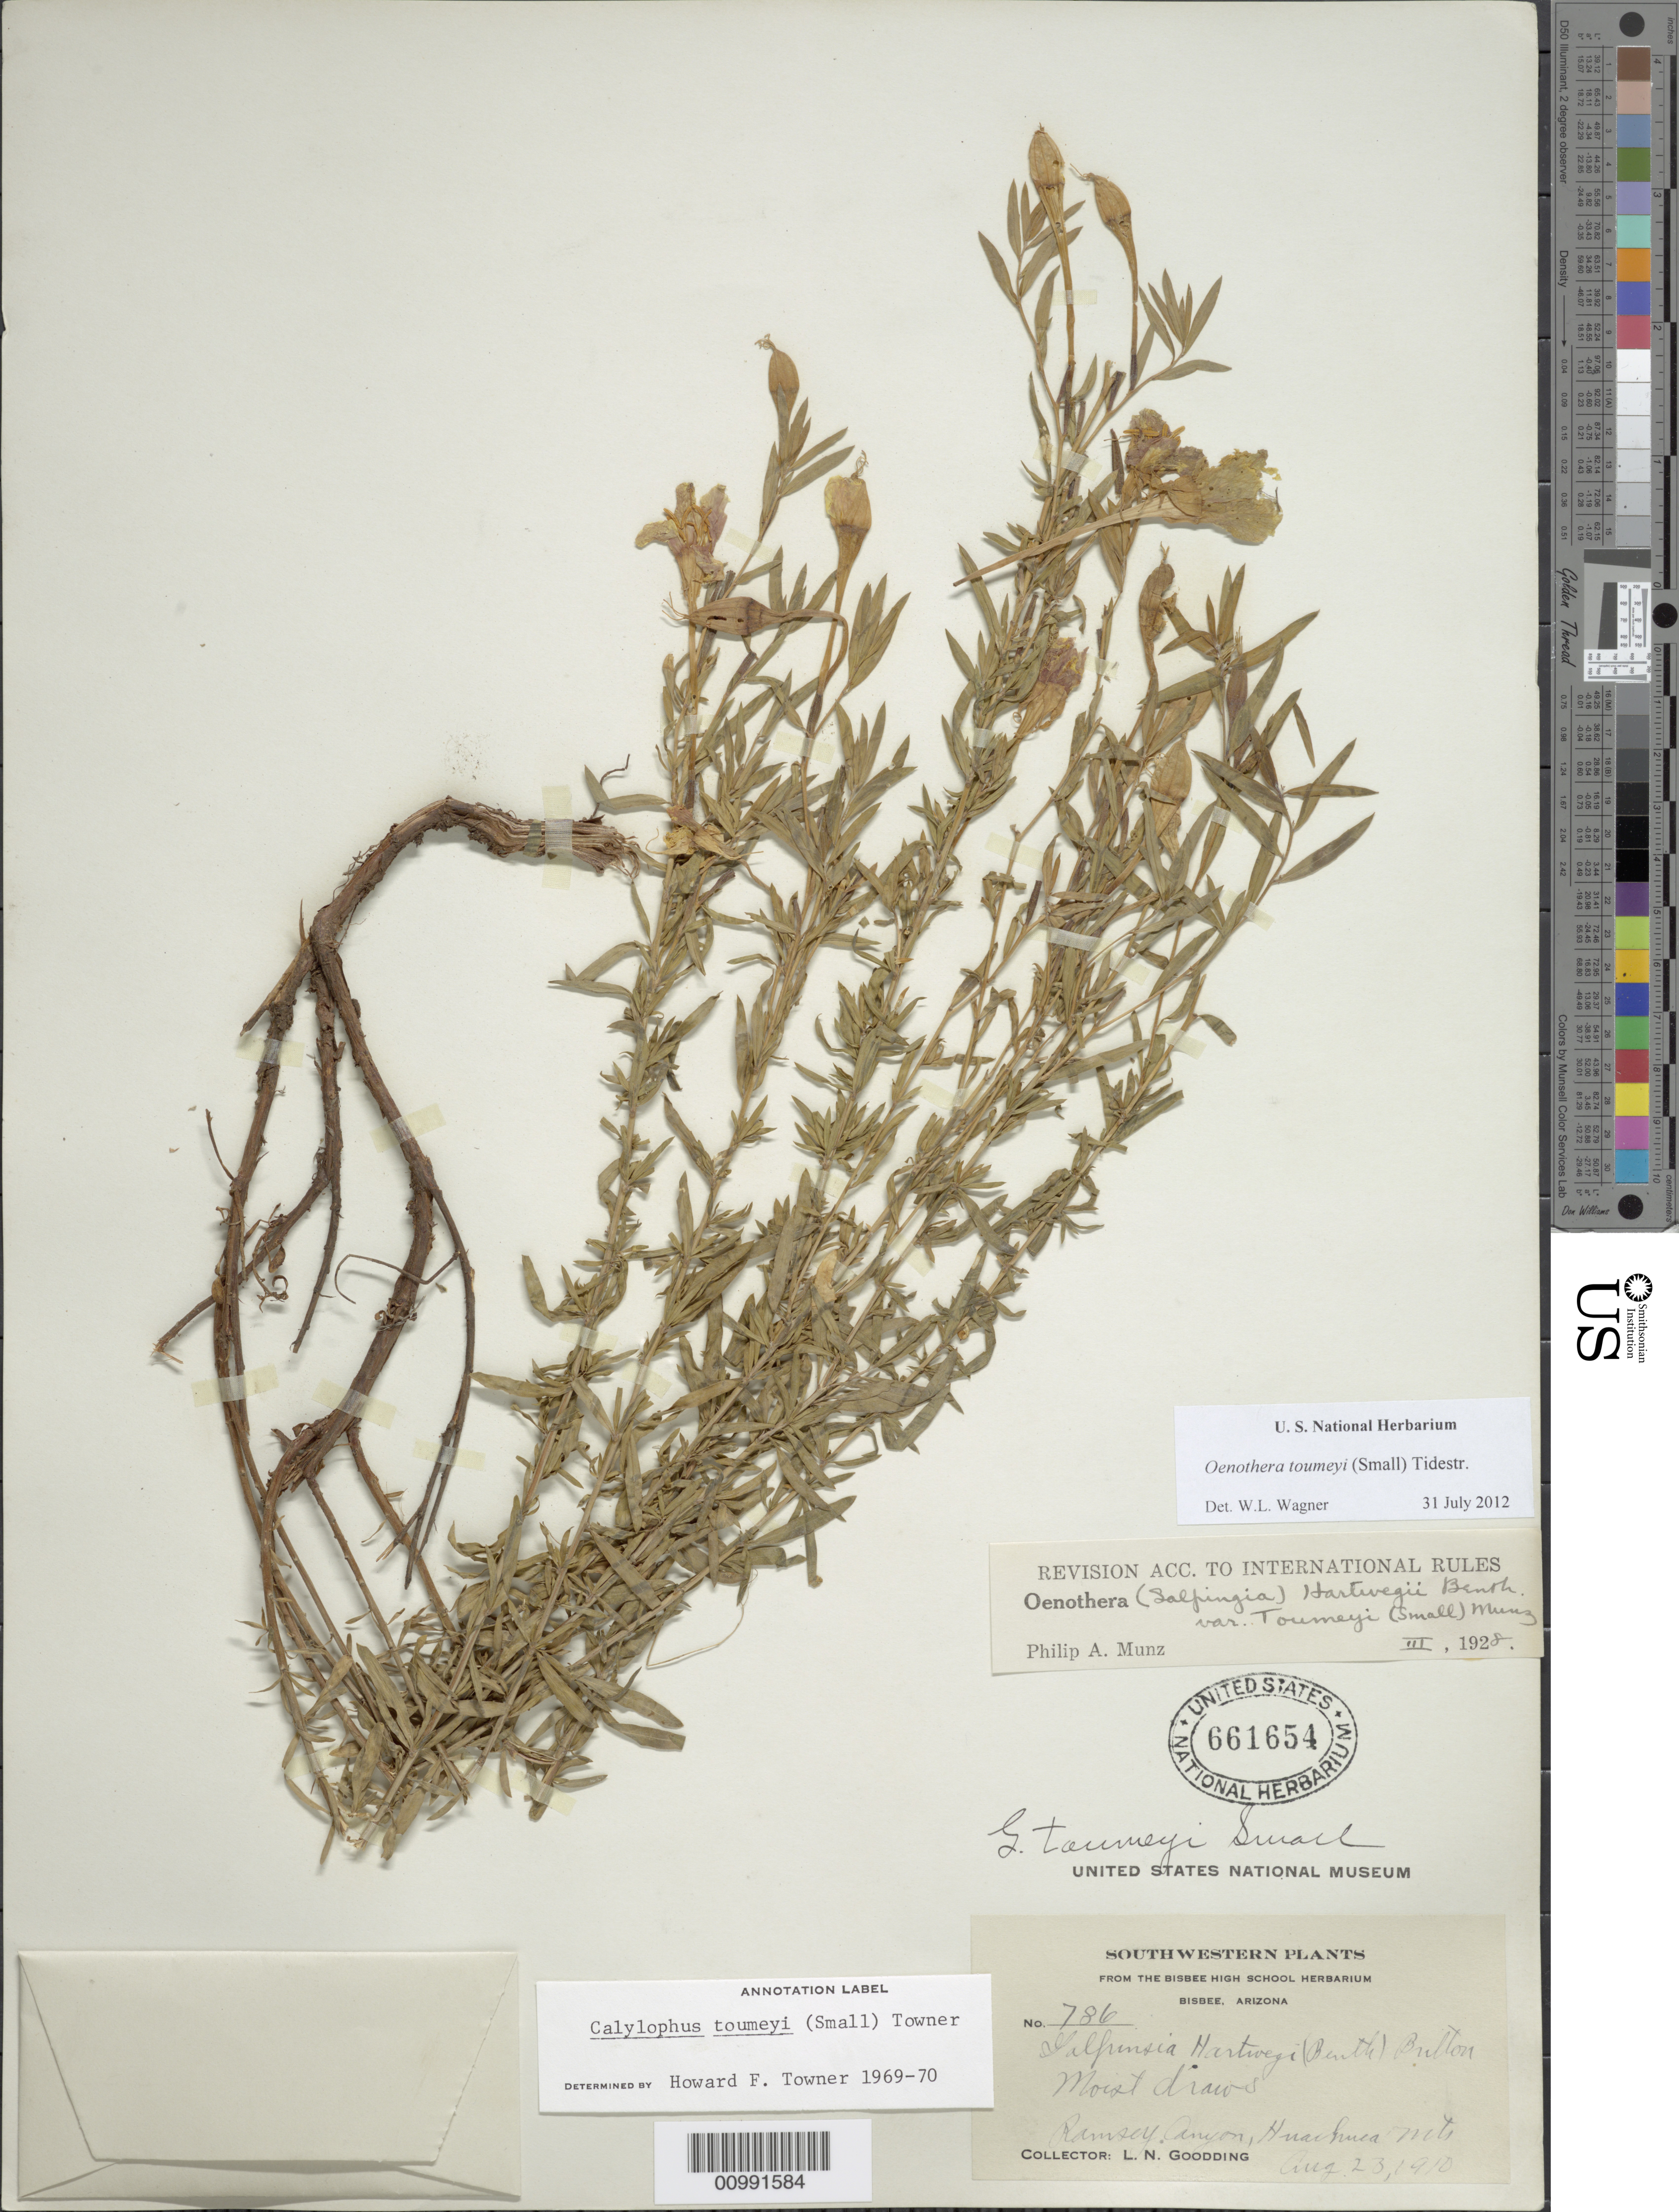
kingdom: Plantae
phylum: Tracheophyta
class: Magnoliopsida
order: Myrtales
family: Onagraceae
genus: Oenothera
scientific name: Oenothera toumeyi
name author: (Small) Tidestr.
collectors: L. N. Goodding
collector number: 786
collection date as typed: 23 Aug 1910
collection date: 1910-08-23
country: United States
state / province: Arizona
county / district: Cochise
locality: Ramsey Canyon, Huachuca Mountains.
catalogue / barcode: US 661654